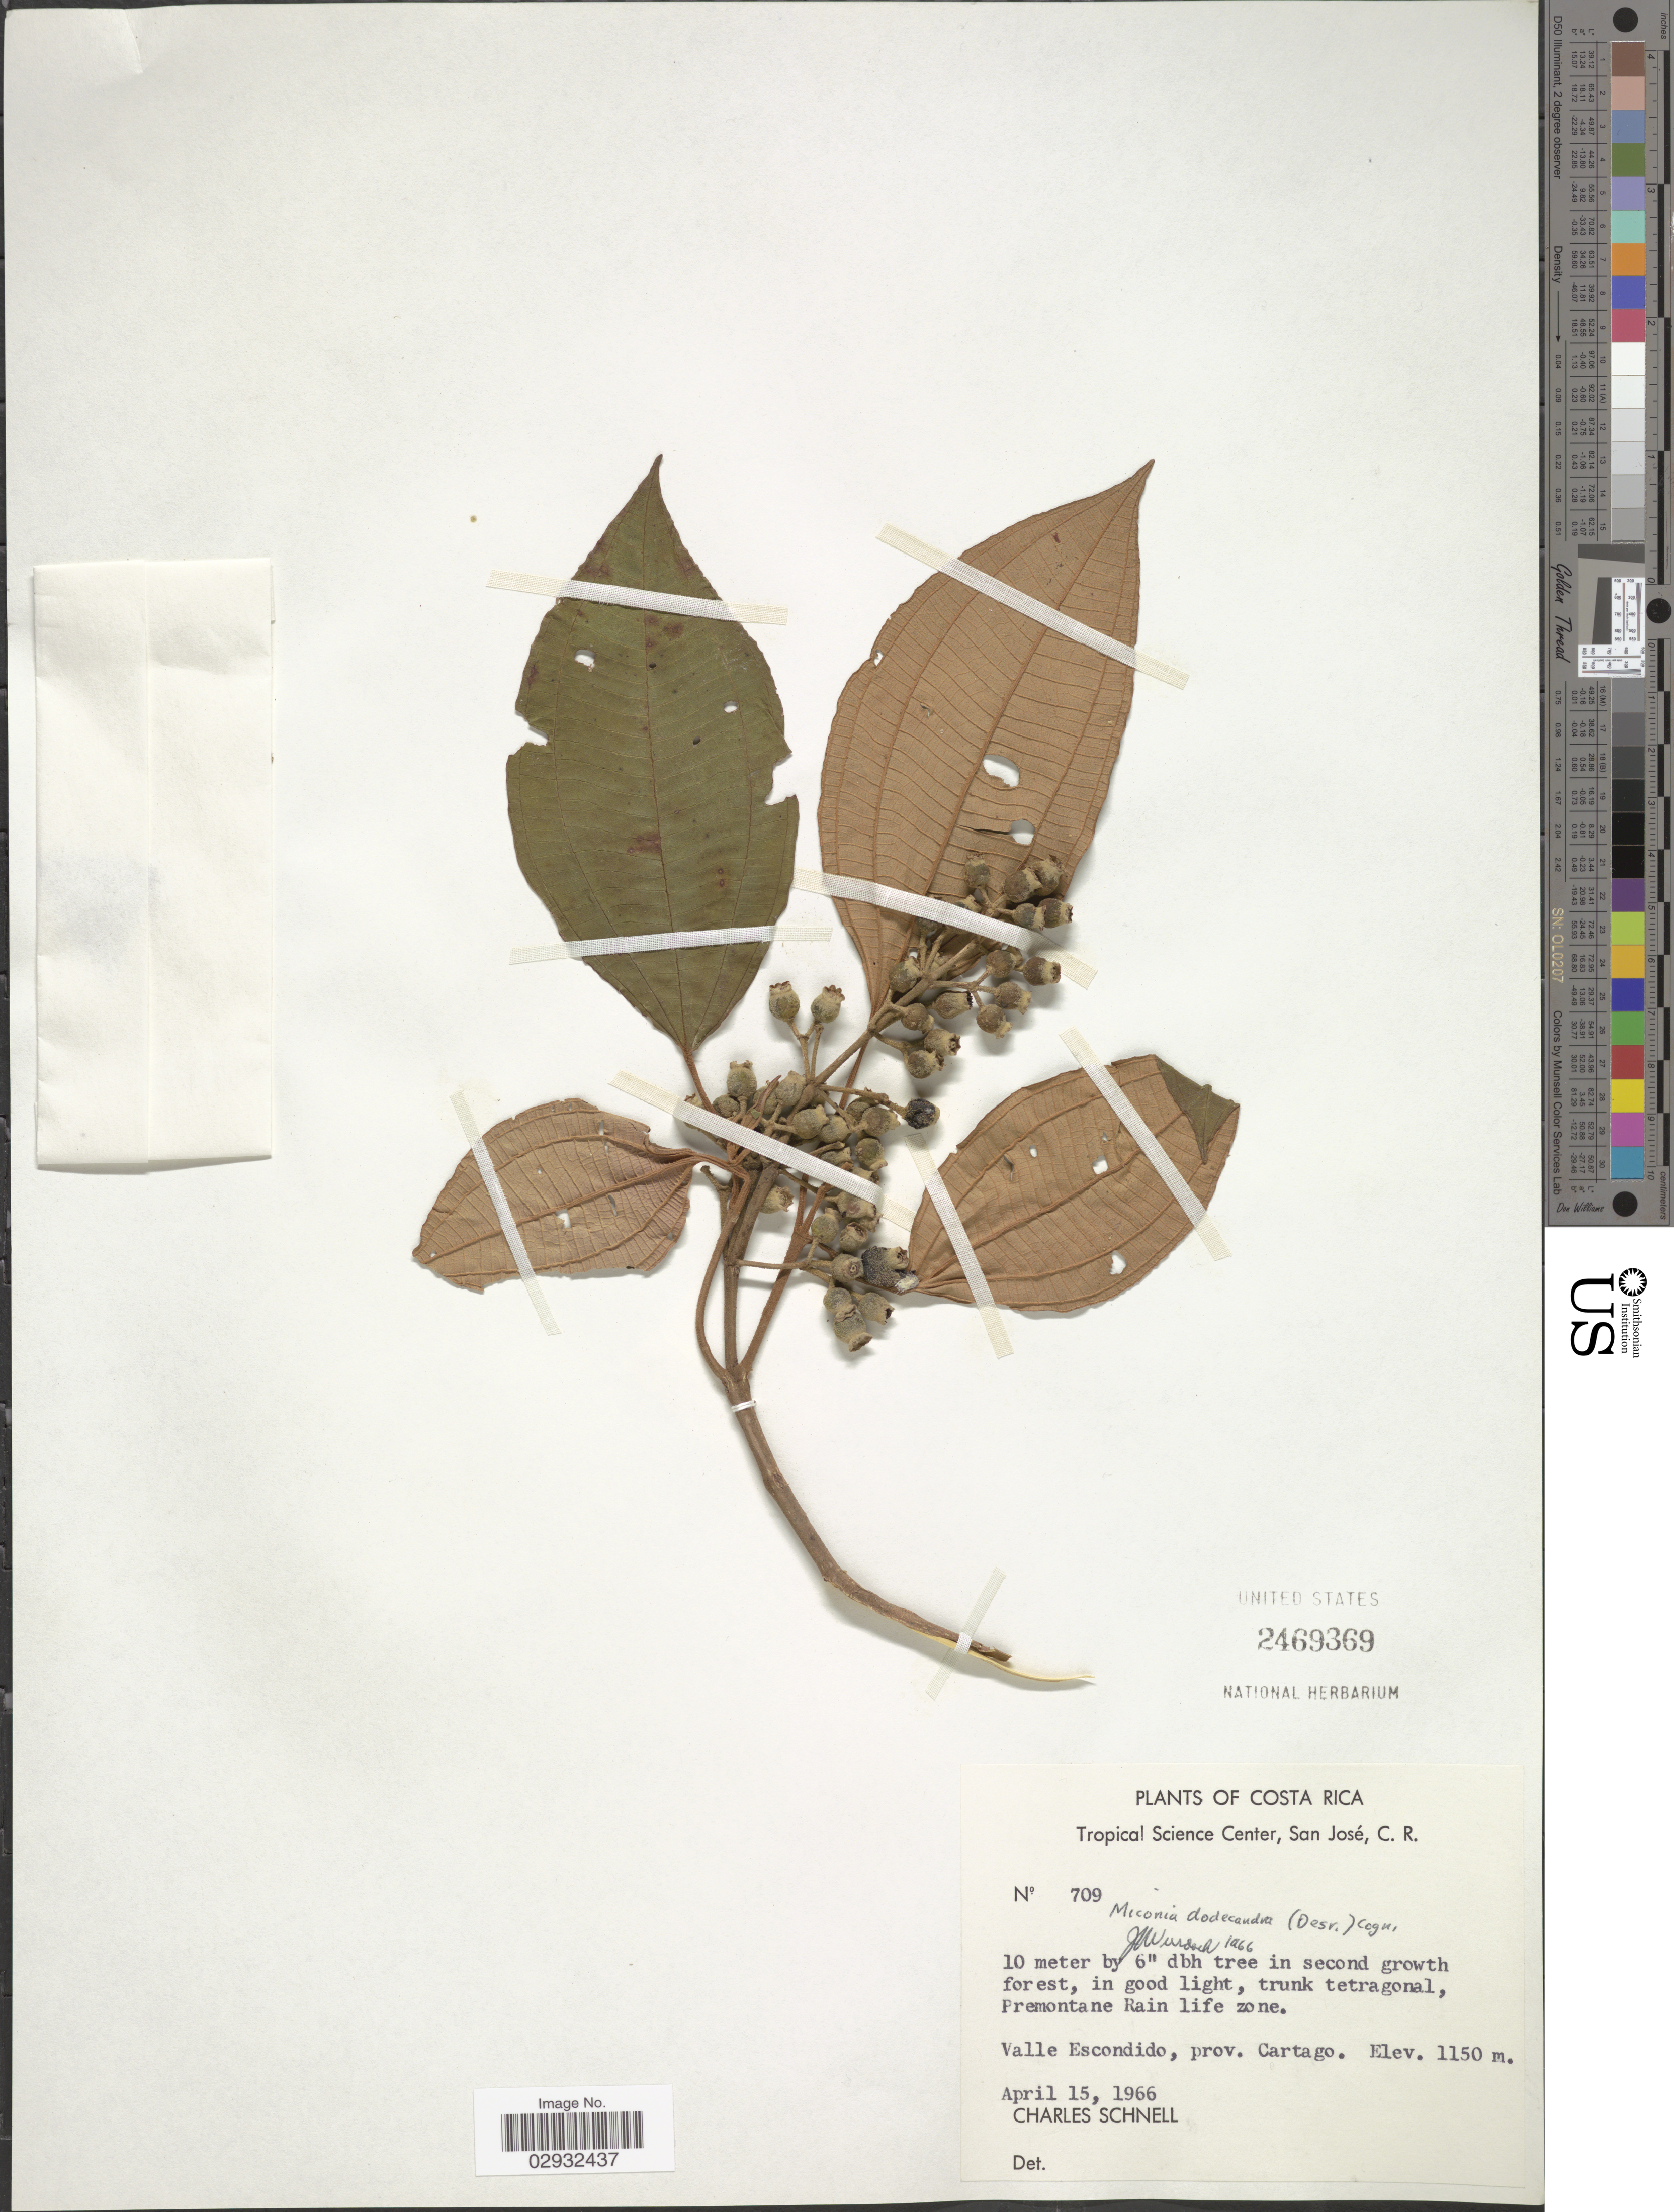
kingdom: Plantae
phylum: Tracheophyta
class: Magnoliopsida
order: Myrtales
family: Melastomataceae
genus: Miconia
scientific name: Miconia dodecandra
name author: Cogn.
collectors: C. Schnell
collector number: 709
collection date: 1966-04-15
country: Costa Rica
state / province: Cartago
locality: Premontane Rain life zone. Valle Escondido.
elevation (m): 1150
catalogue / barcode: US 2469369